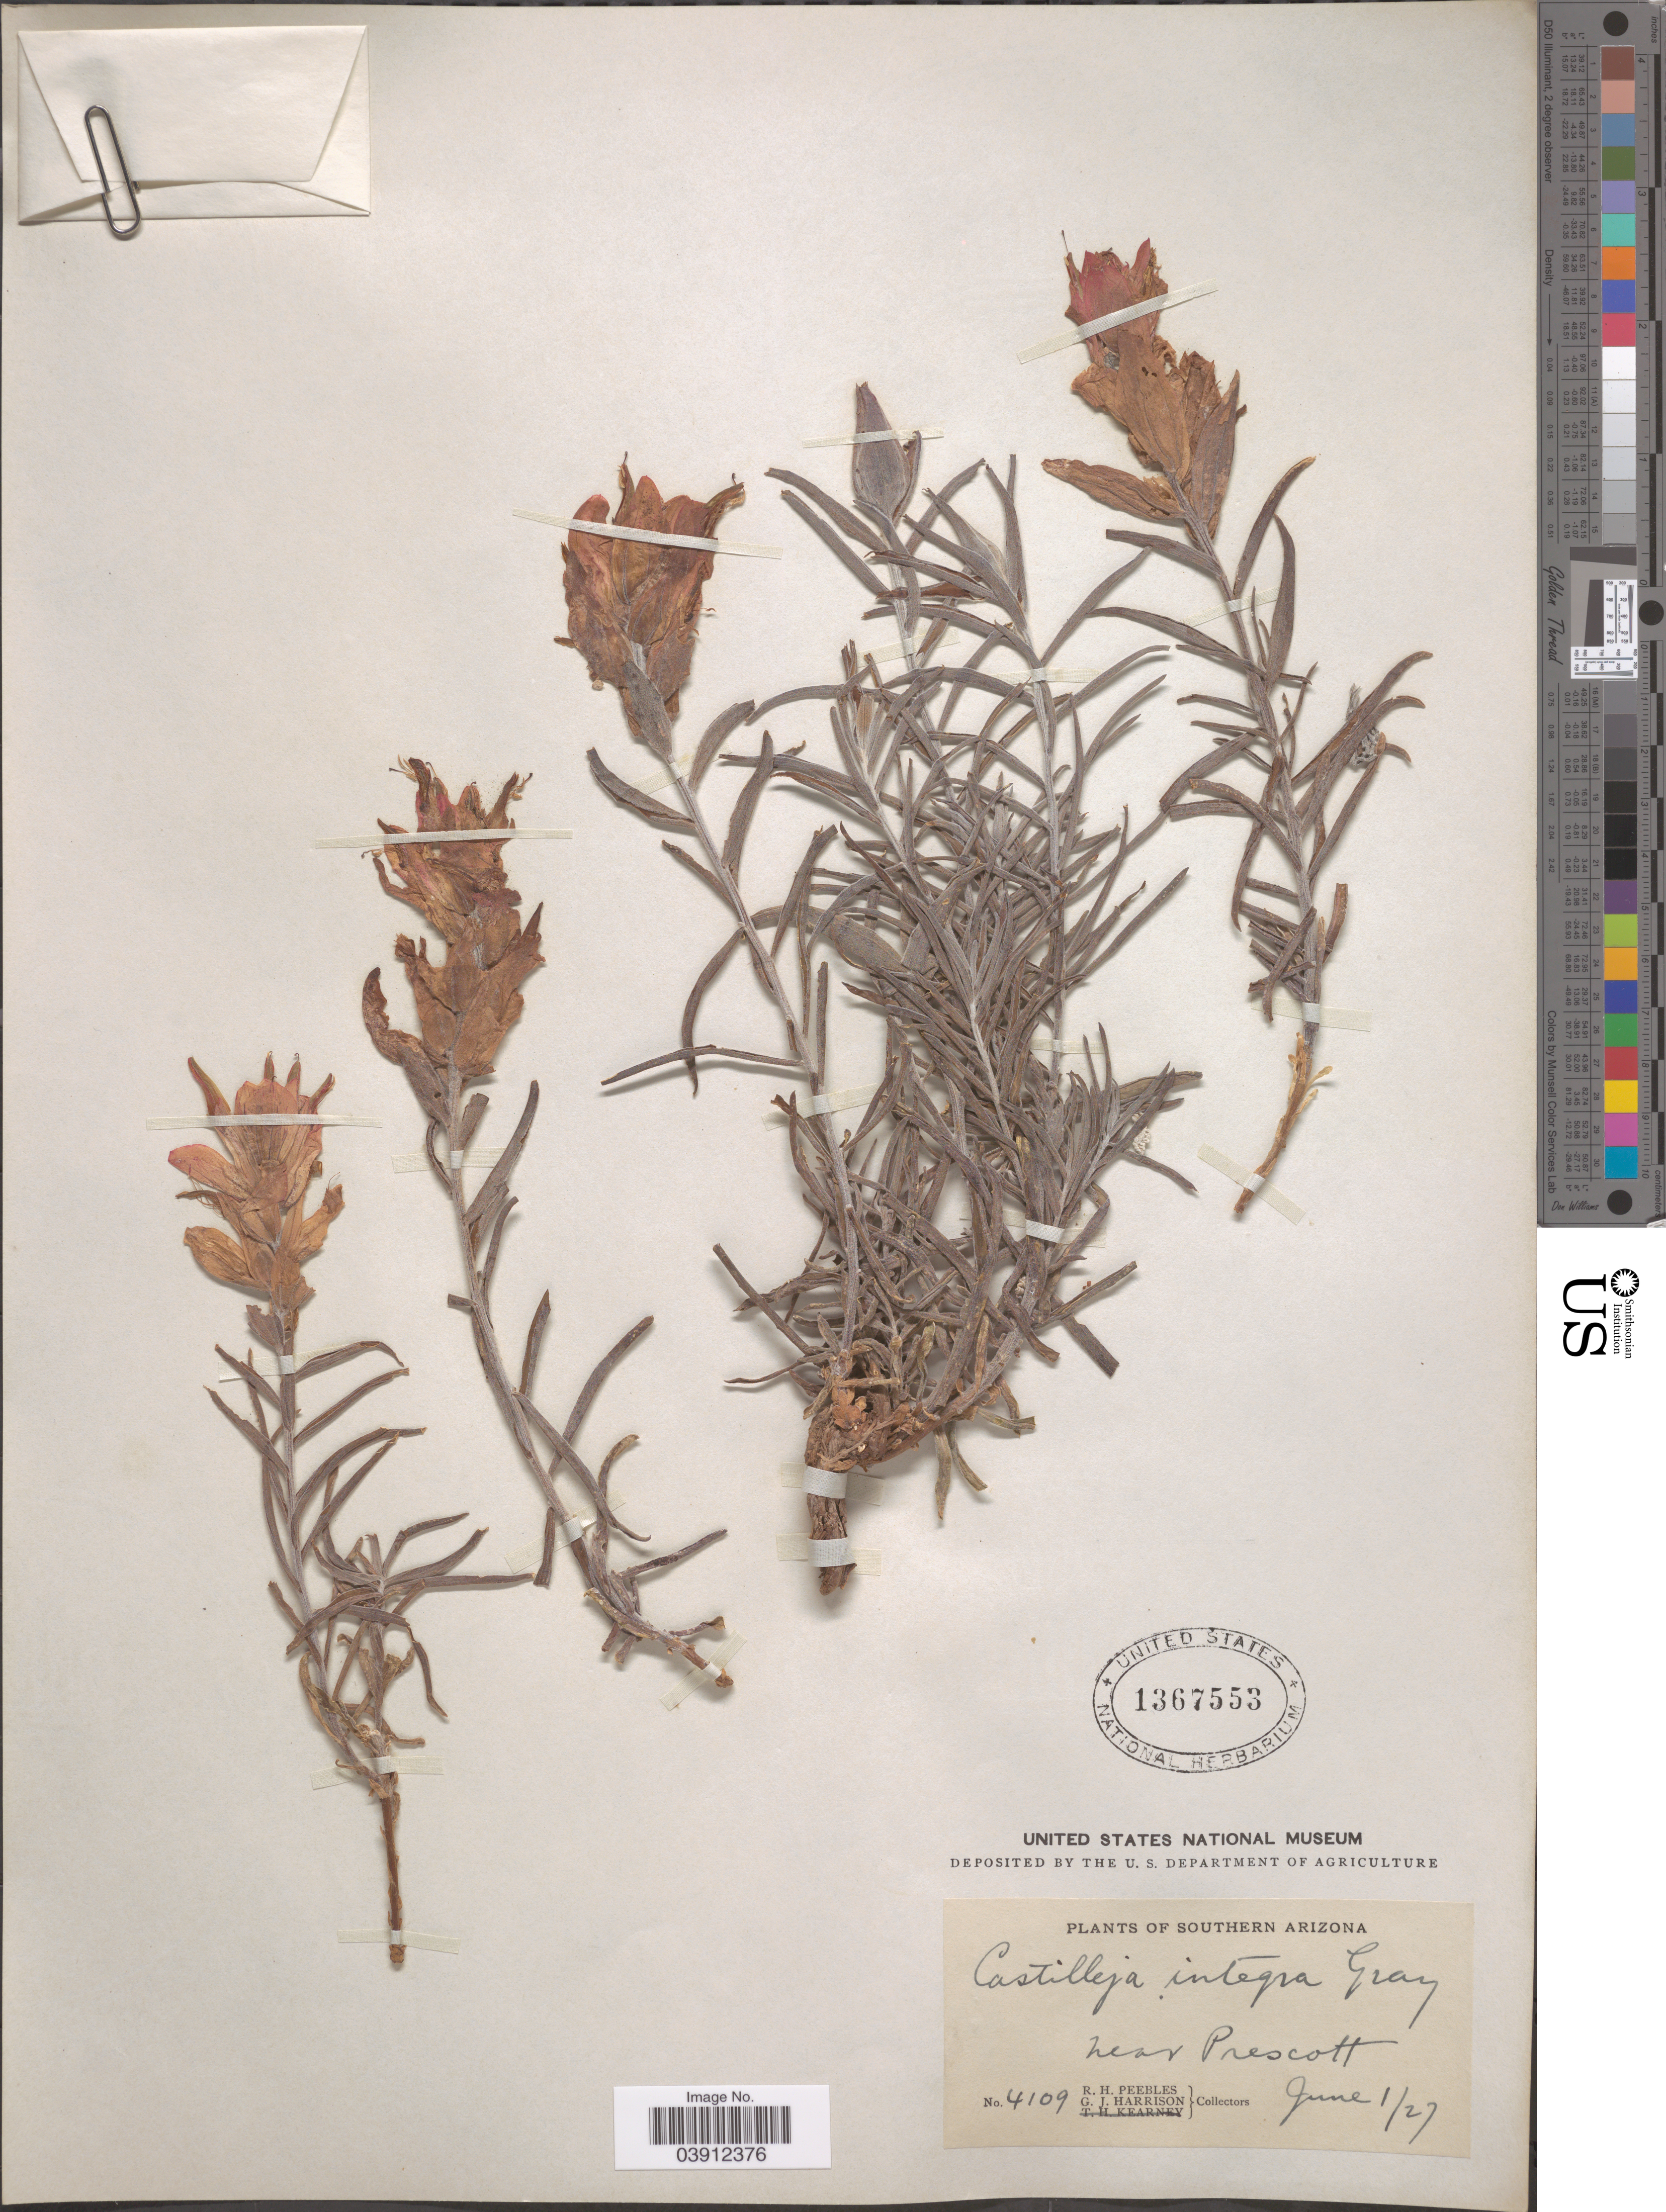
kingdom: Plantae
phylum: Tracheophyta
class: Magnoliopsida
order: Lamiales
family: Orobanchaceae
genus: Castilleja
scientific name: Castilleja integra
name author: A. Gray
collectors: R. H. Peebles & G. J. Harrison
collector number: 4109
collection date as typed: Transcribed d/m/y: 1/6/27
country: United States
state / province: Arizona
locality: Southern Arizona. Near Prescott.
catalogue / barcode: US 1367553